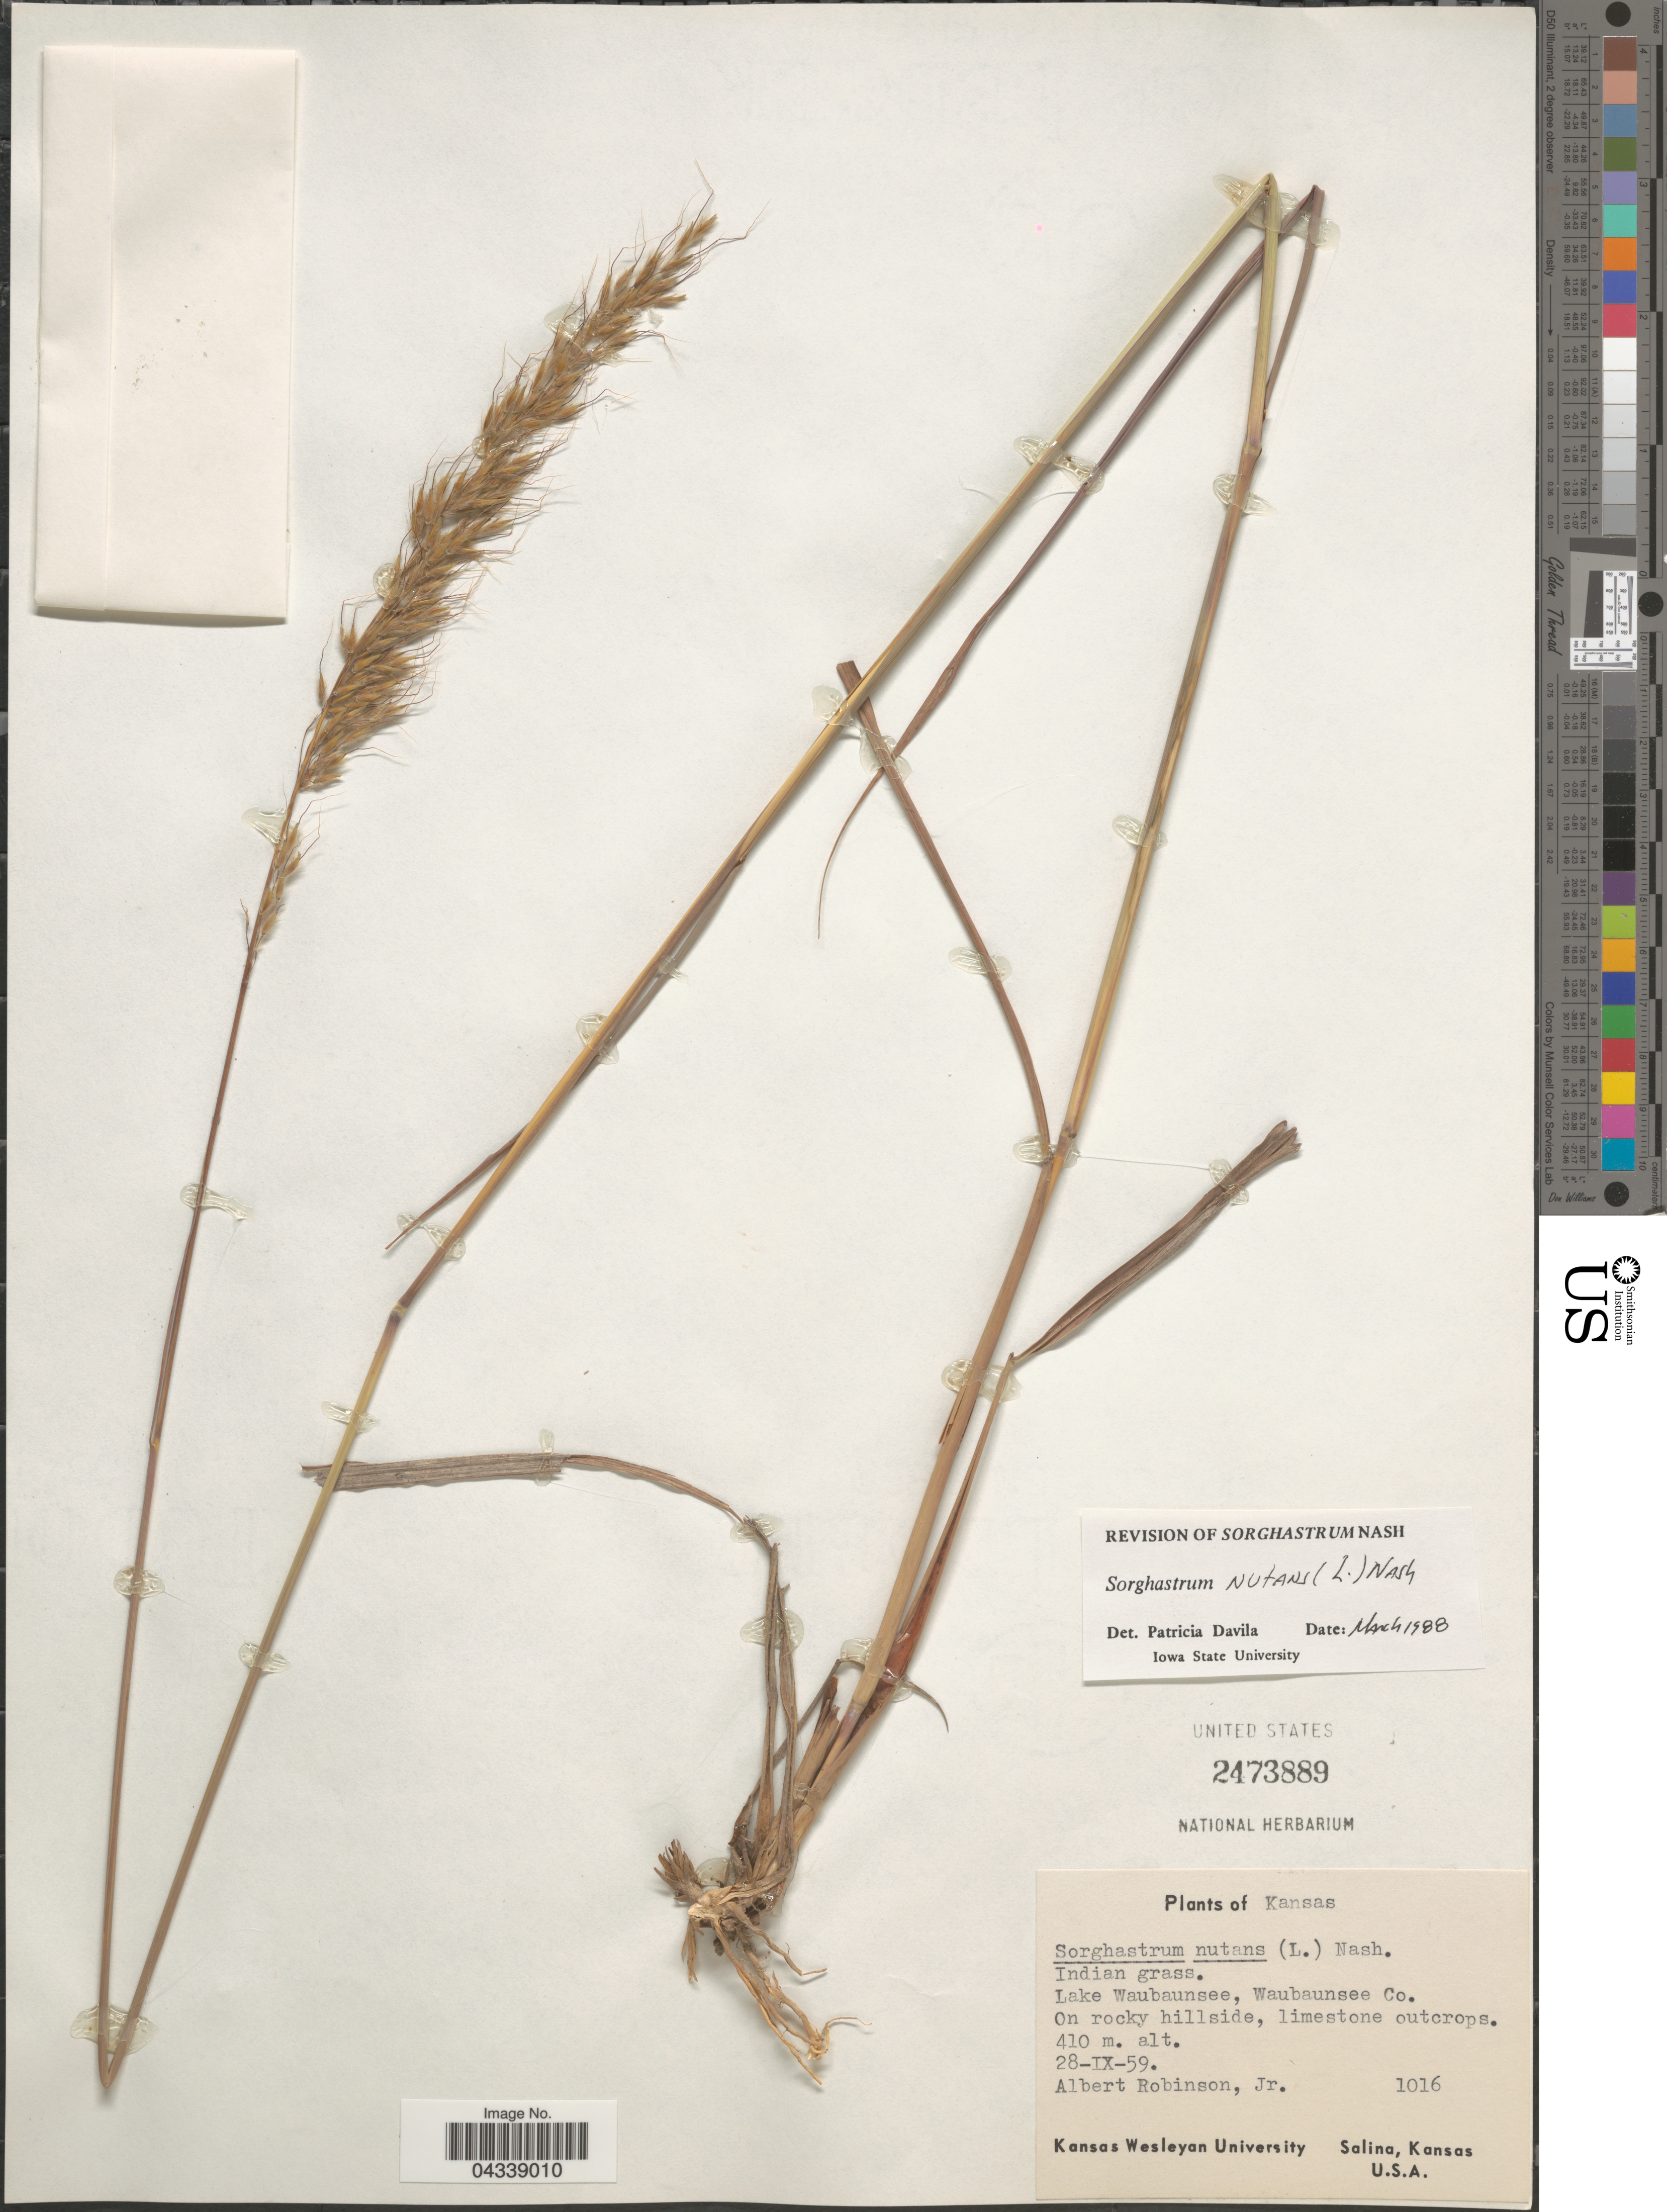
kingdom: Plantae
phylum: Tracheophyta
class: Liliopsida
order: Poales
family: Poaceae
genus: Sorghastrum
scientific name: Sorghastrum nutans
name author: (L.) Nash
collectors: A. Robinson Jr.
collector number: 1016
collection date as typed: Transcribed d/m/y: 28/9/59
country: United States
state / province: Kansas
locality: Lake Waubaunsee, Waubaunsee Co. On rocky hillside, limestone outcrops.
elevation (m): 410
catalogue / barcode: US 2473889